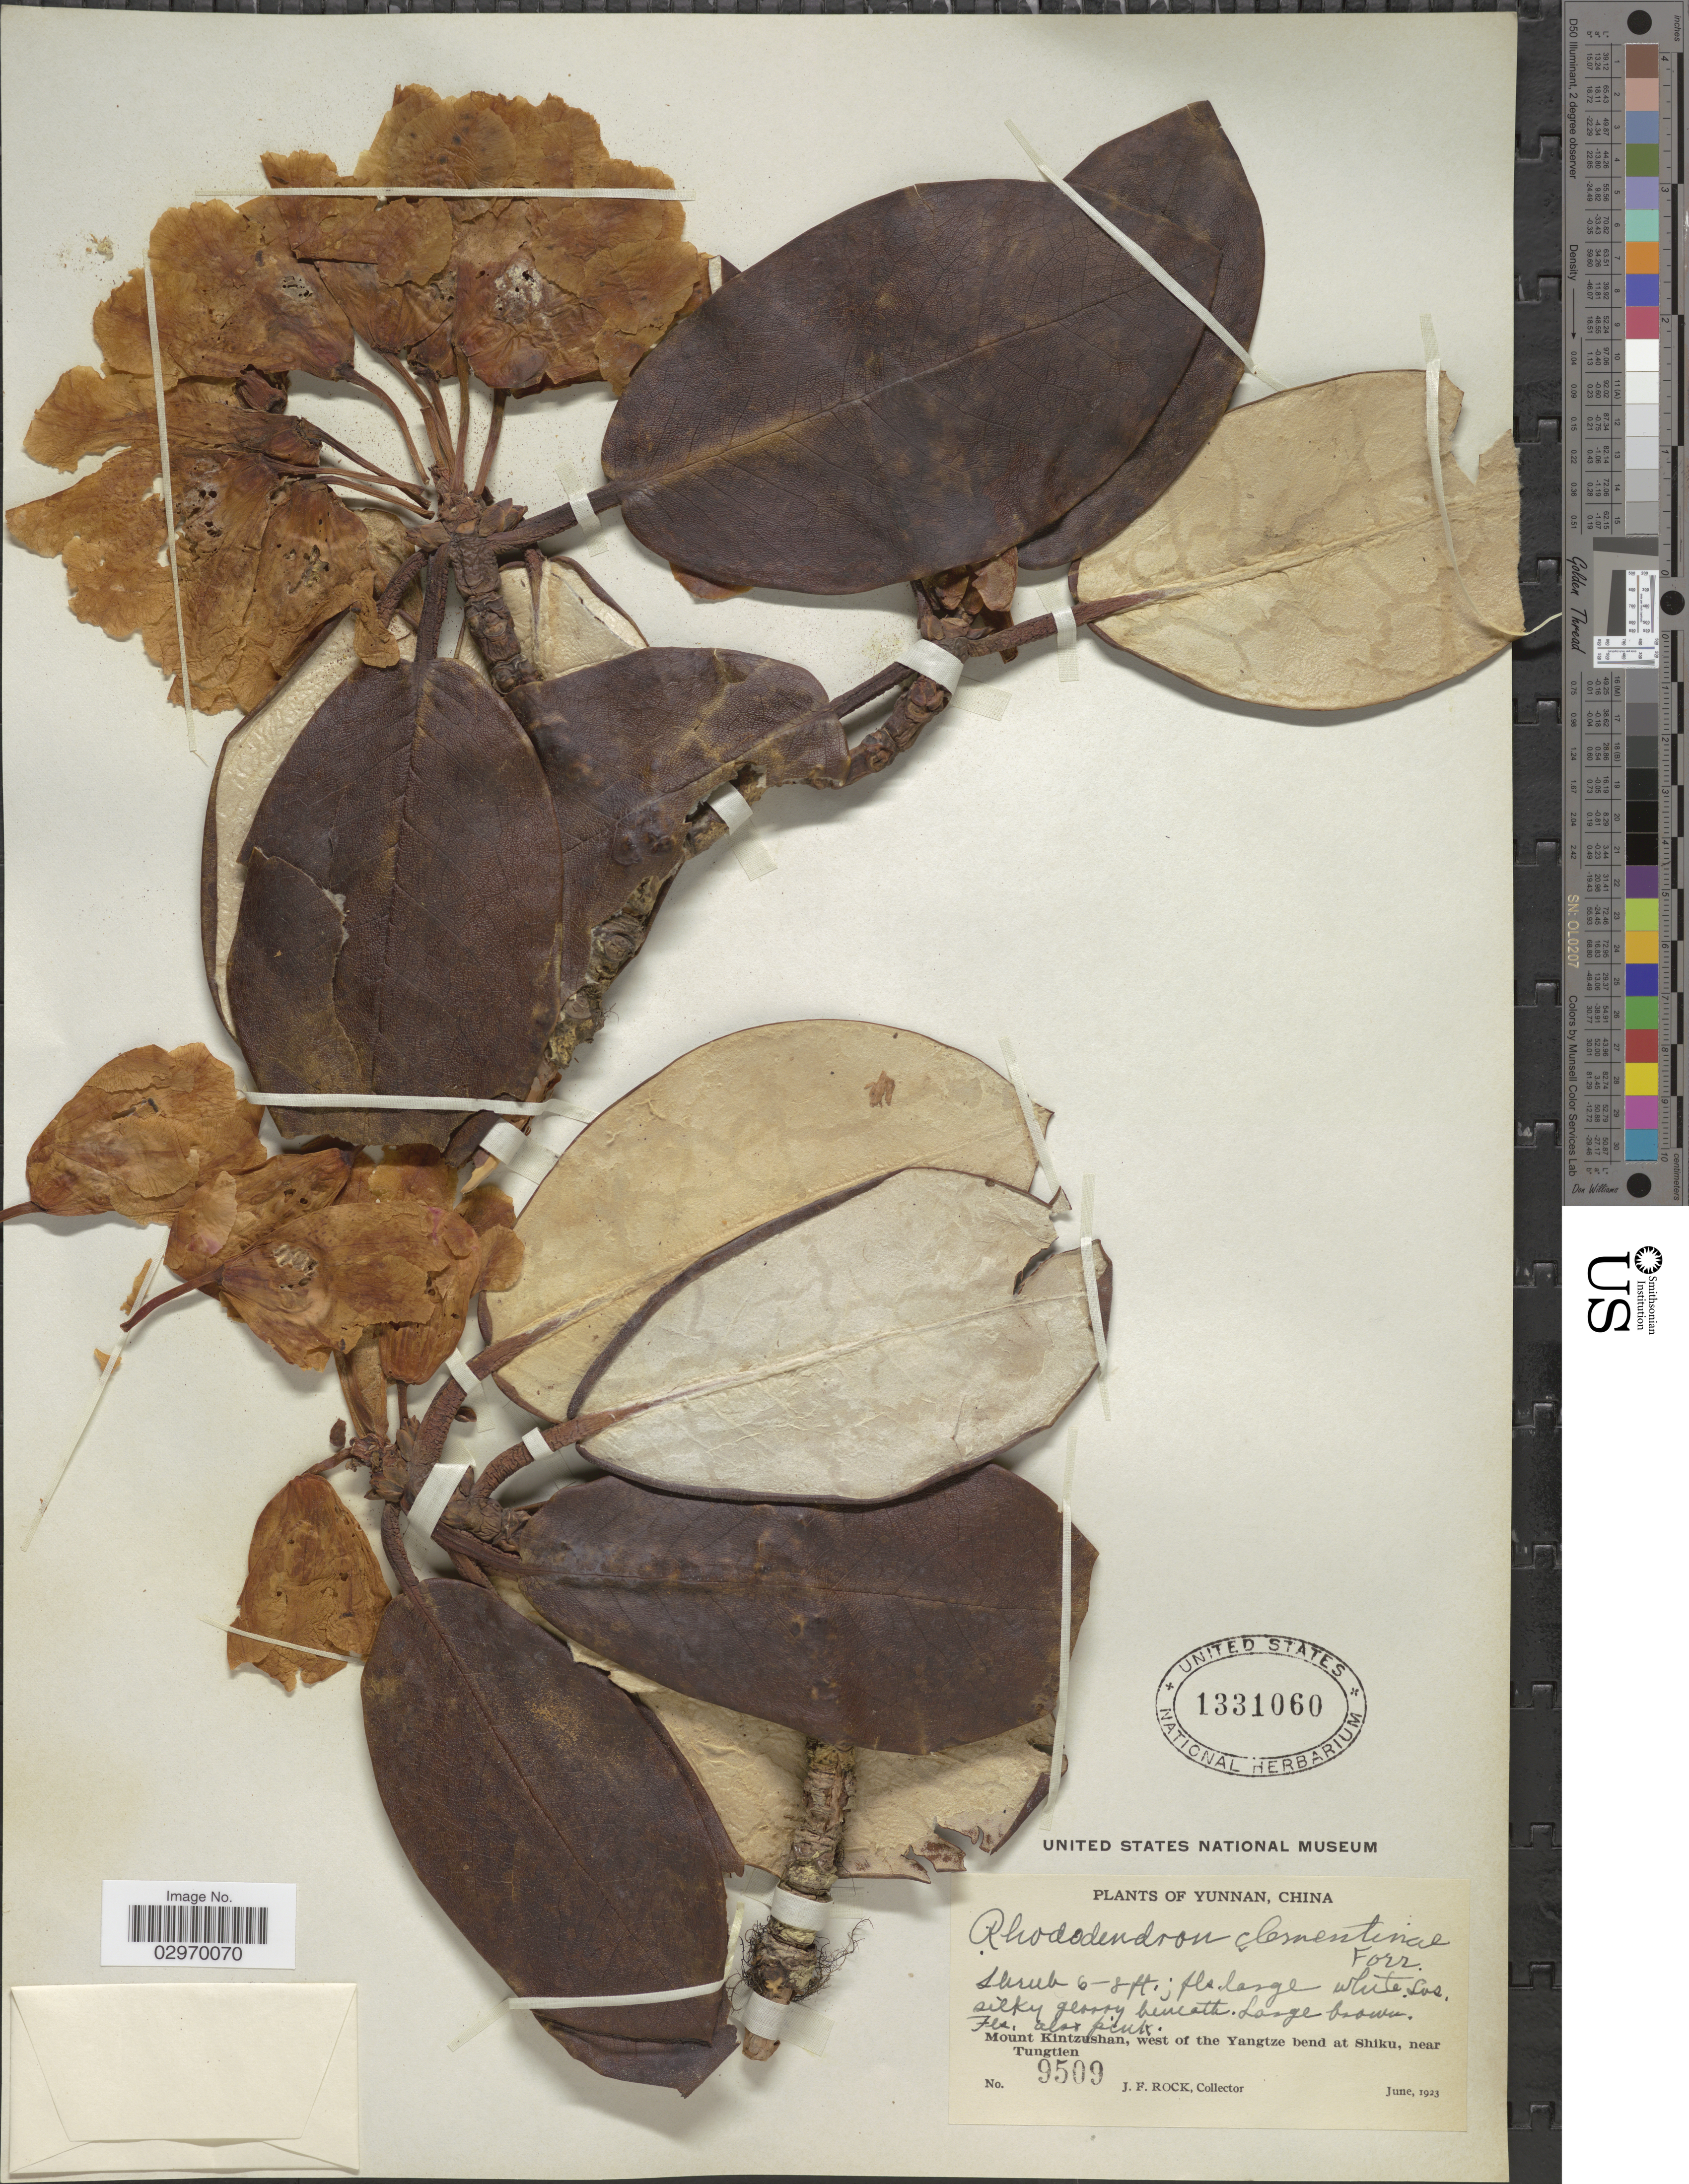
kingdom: Plantae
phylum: Tracheophyta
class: Magnoliopsida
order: Ericales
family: Ericaceae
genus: Rhododendron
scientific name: Rhododendron clementinae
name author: Forrest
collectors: J. Rock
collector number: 9509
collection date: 1923-06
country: China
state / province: Yunnan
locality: Mount Kintzushan, west of the Yangtze bend at Shiku, near Tungtien.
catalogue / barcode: US 1331060